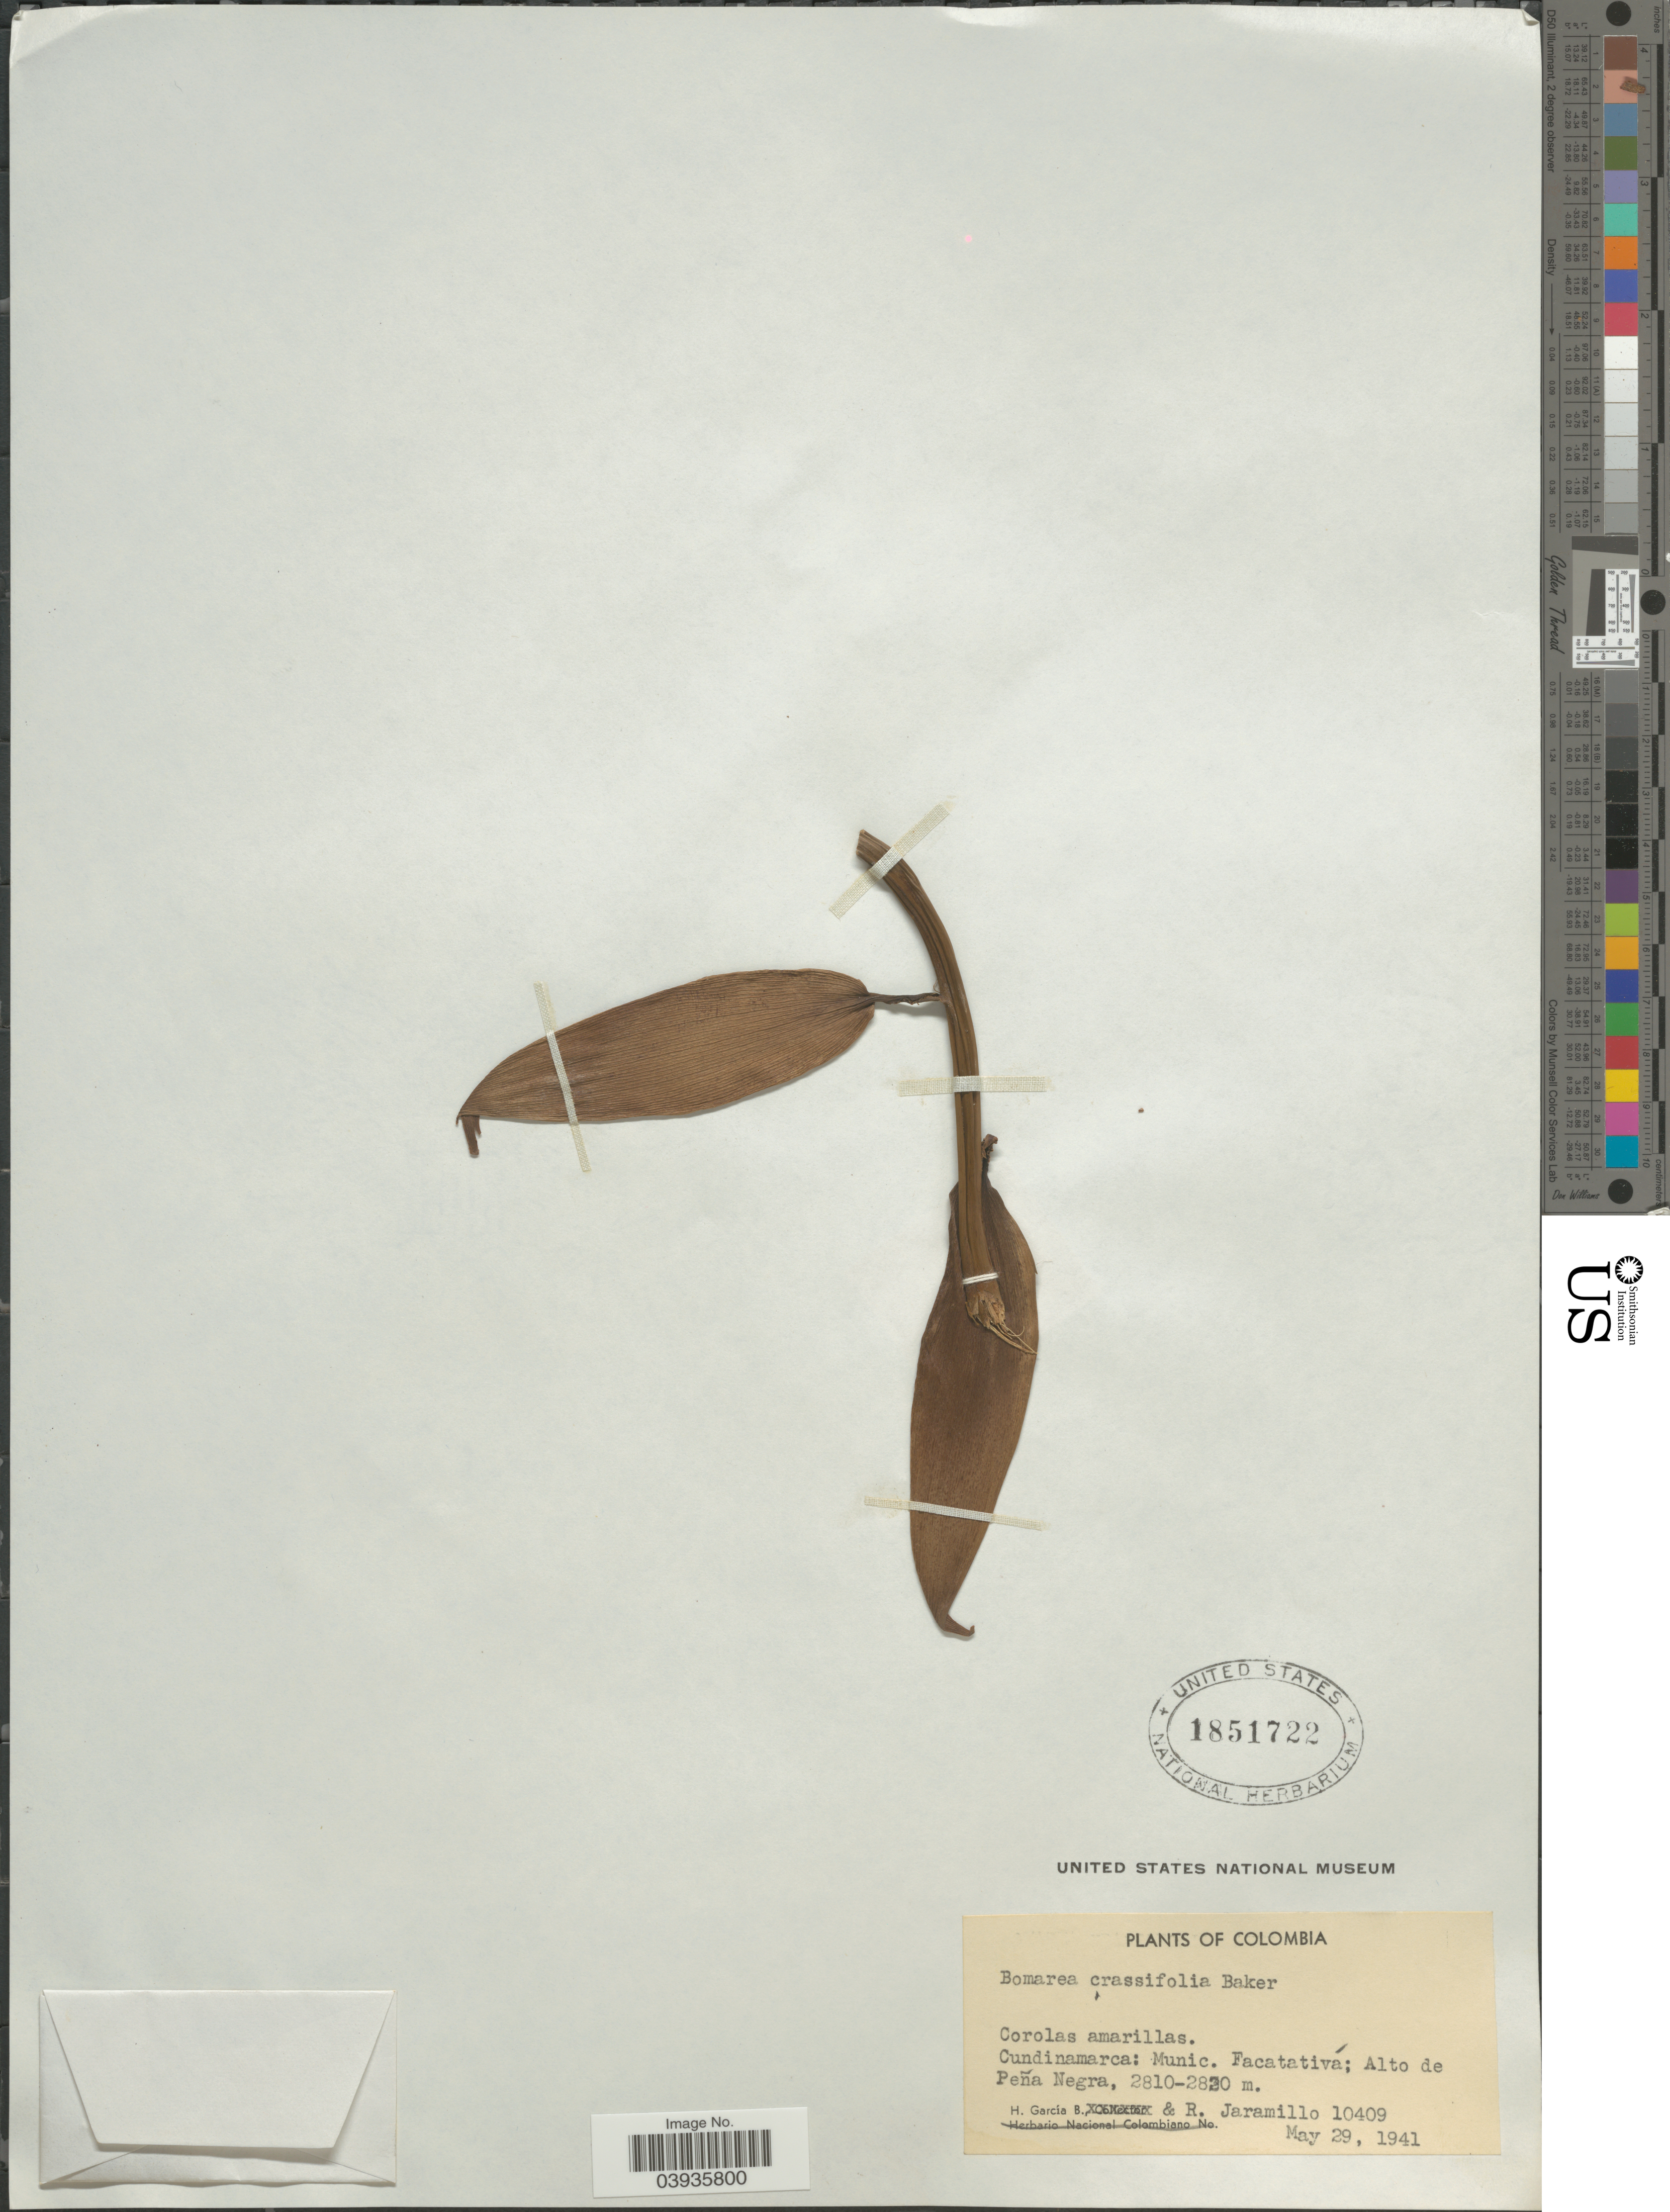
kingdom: Plantae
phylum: Tracheophyta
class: Liliopsida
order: Liliales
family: Alstroemeriaceae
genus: Bomarea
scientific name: Bomarea crassifolia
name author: Baker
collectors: H. García B. & R. Jaramillo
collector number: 10409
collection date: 1941-05-29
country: Colombia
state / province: Cundinamarca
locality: Munic. Facatativá; Alto de Peña Negra.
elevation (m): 2810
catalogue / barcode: US 1851722